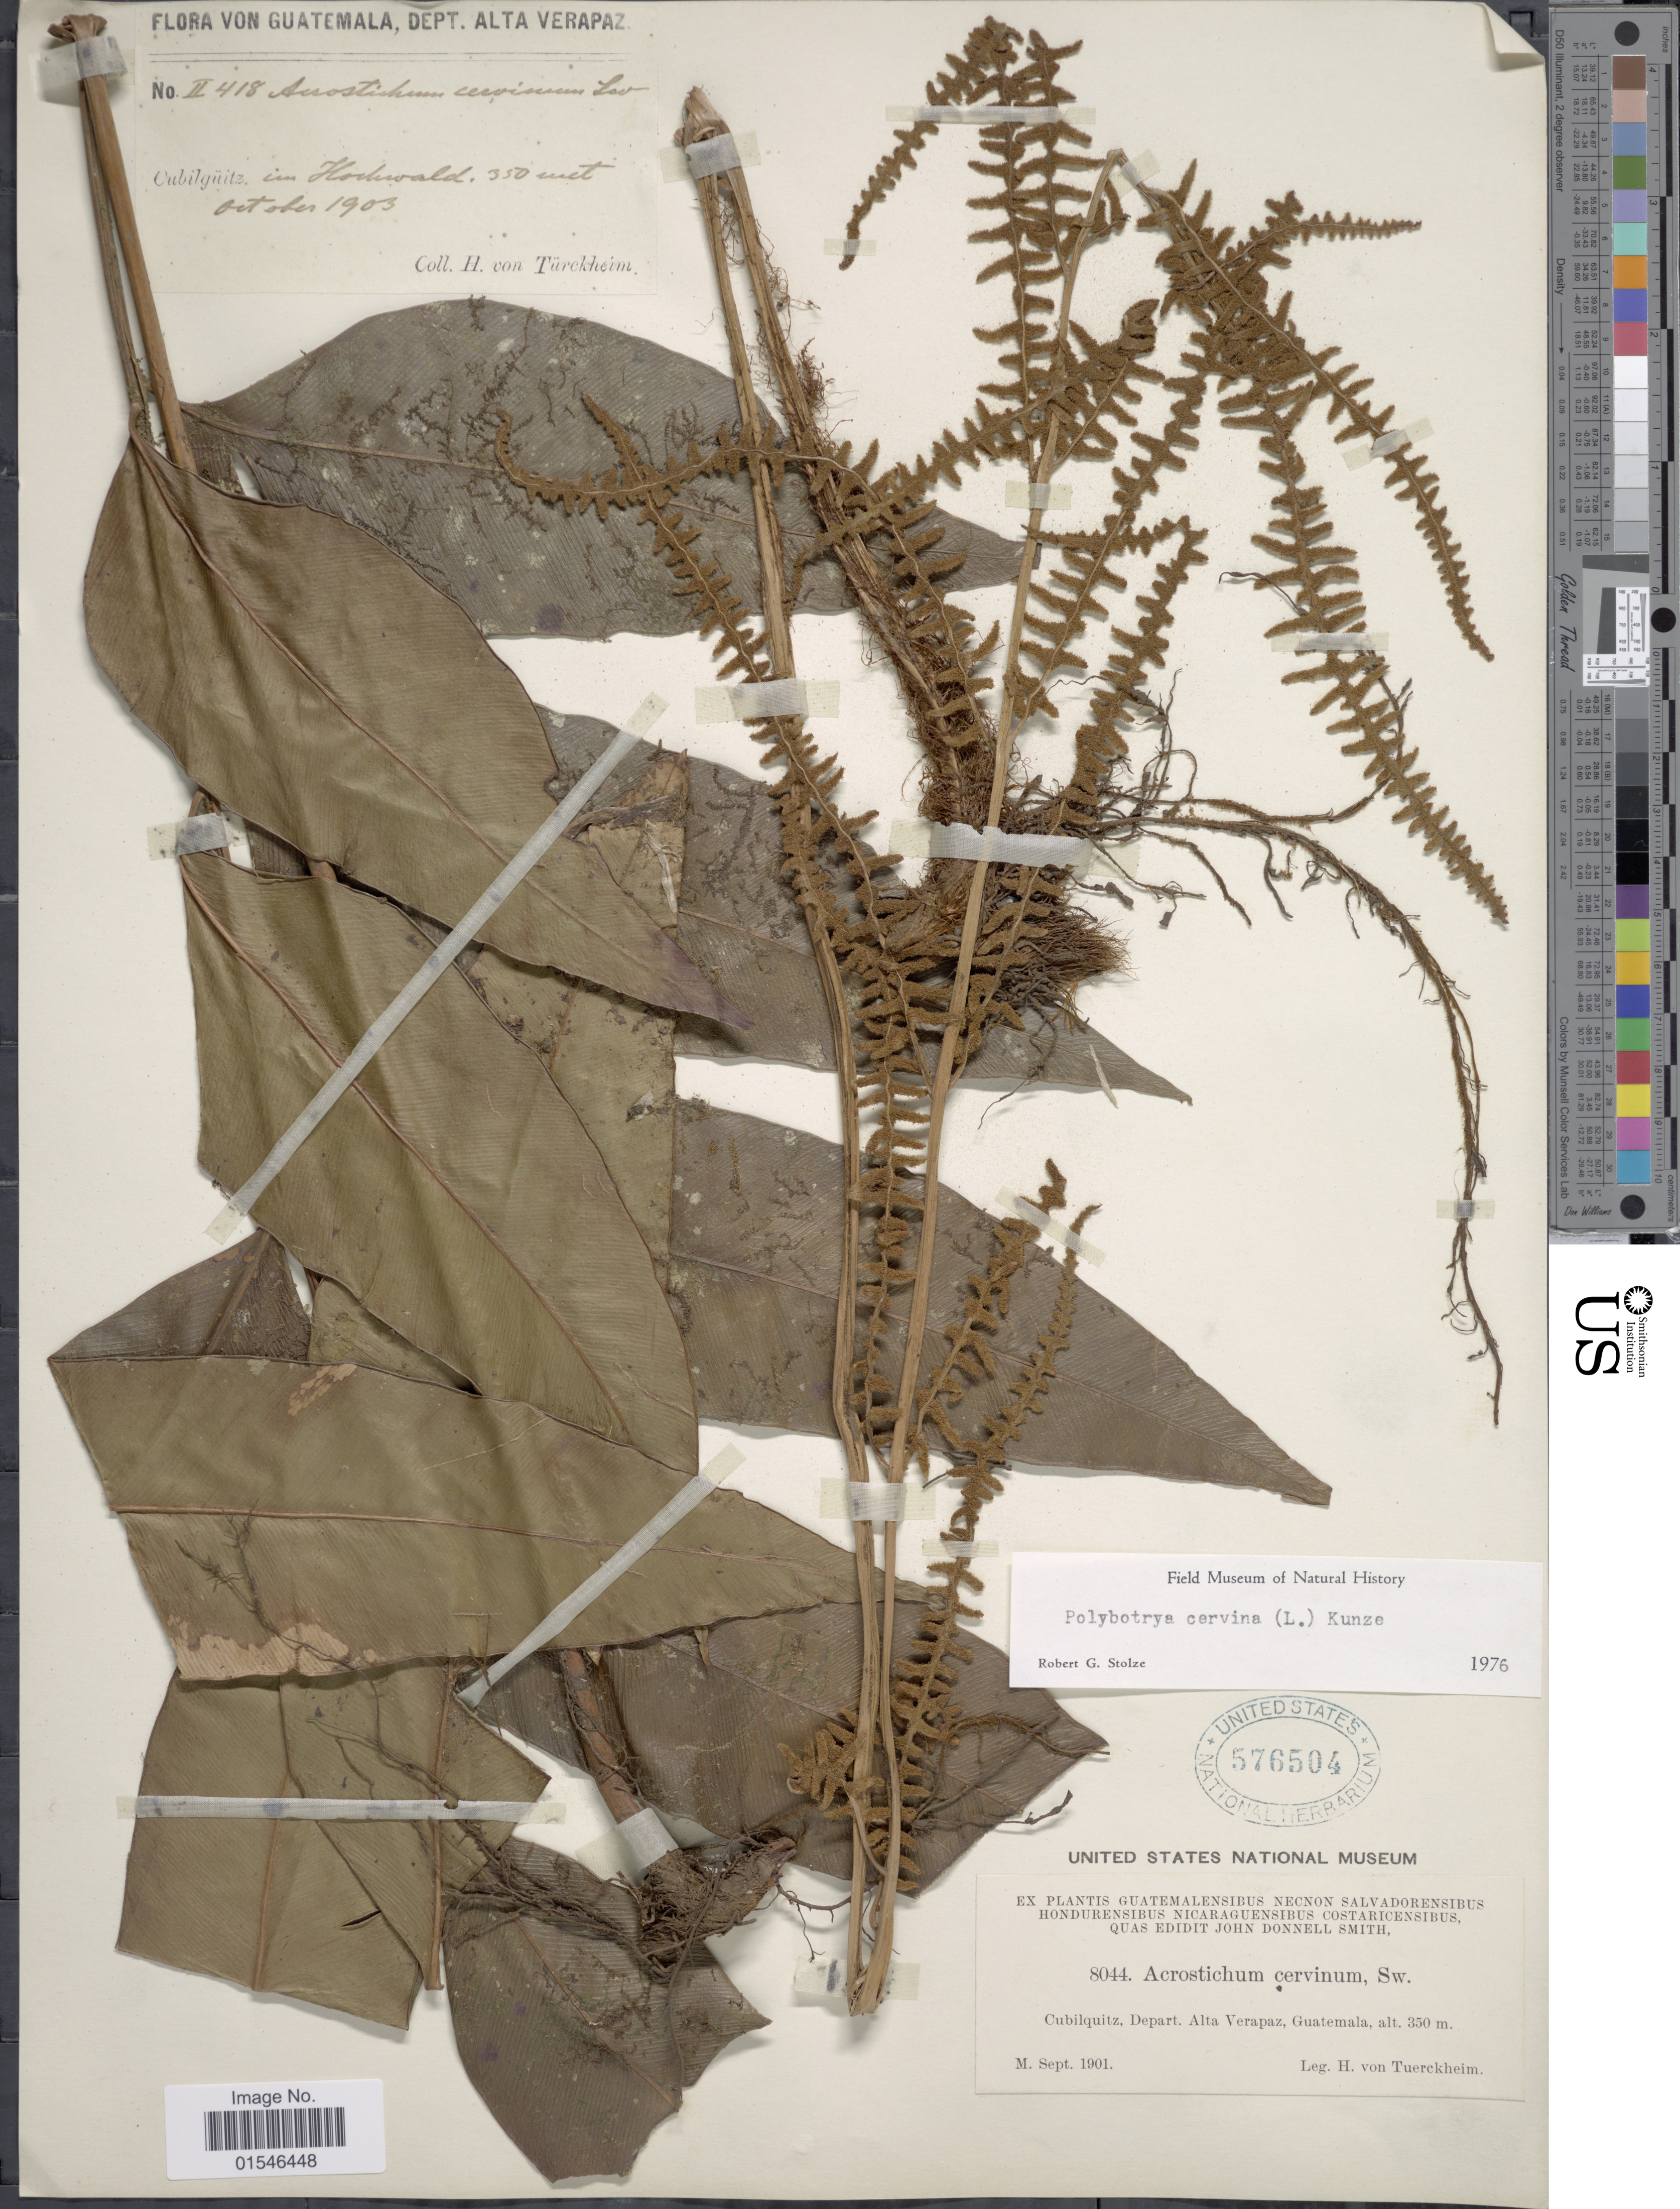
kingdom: Plantae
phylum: Tracheophyta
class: Polypodiopsida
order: Polypodiales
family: Dryopteridaceae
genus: Olfersia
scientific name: Olfersia cervina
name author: (L.) Kunze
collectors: H. von Türckheim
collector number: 8044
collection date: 1901-09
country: Guatemala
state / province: Alta Verapaz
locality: Cubilquitz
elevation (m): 350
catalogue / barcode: US 576504